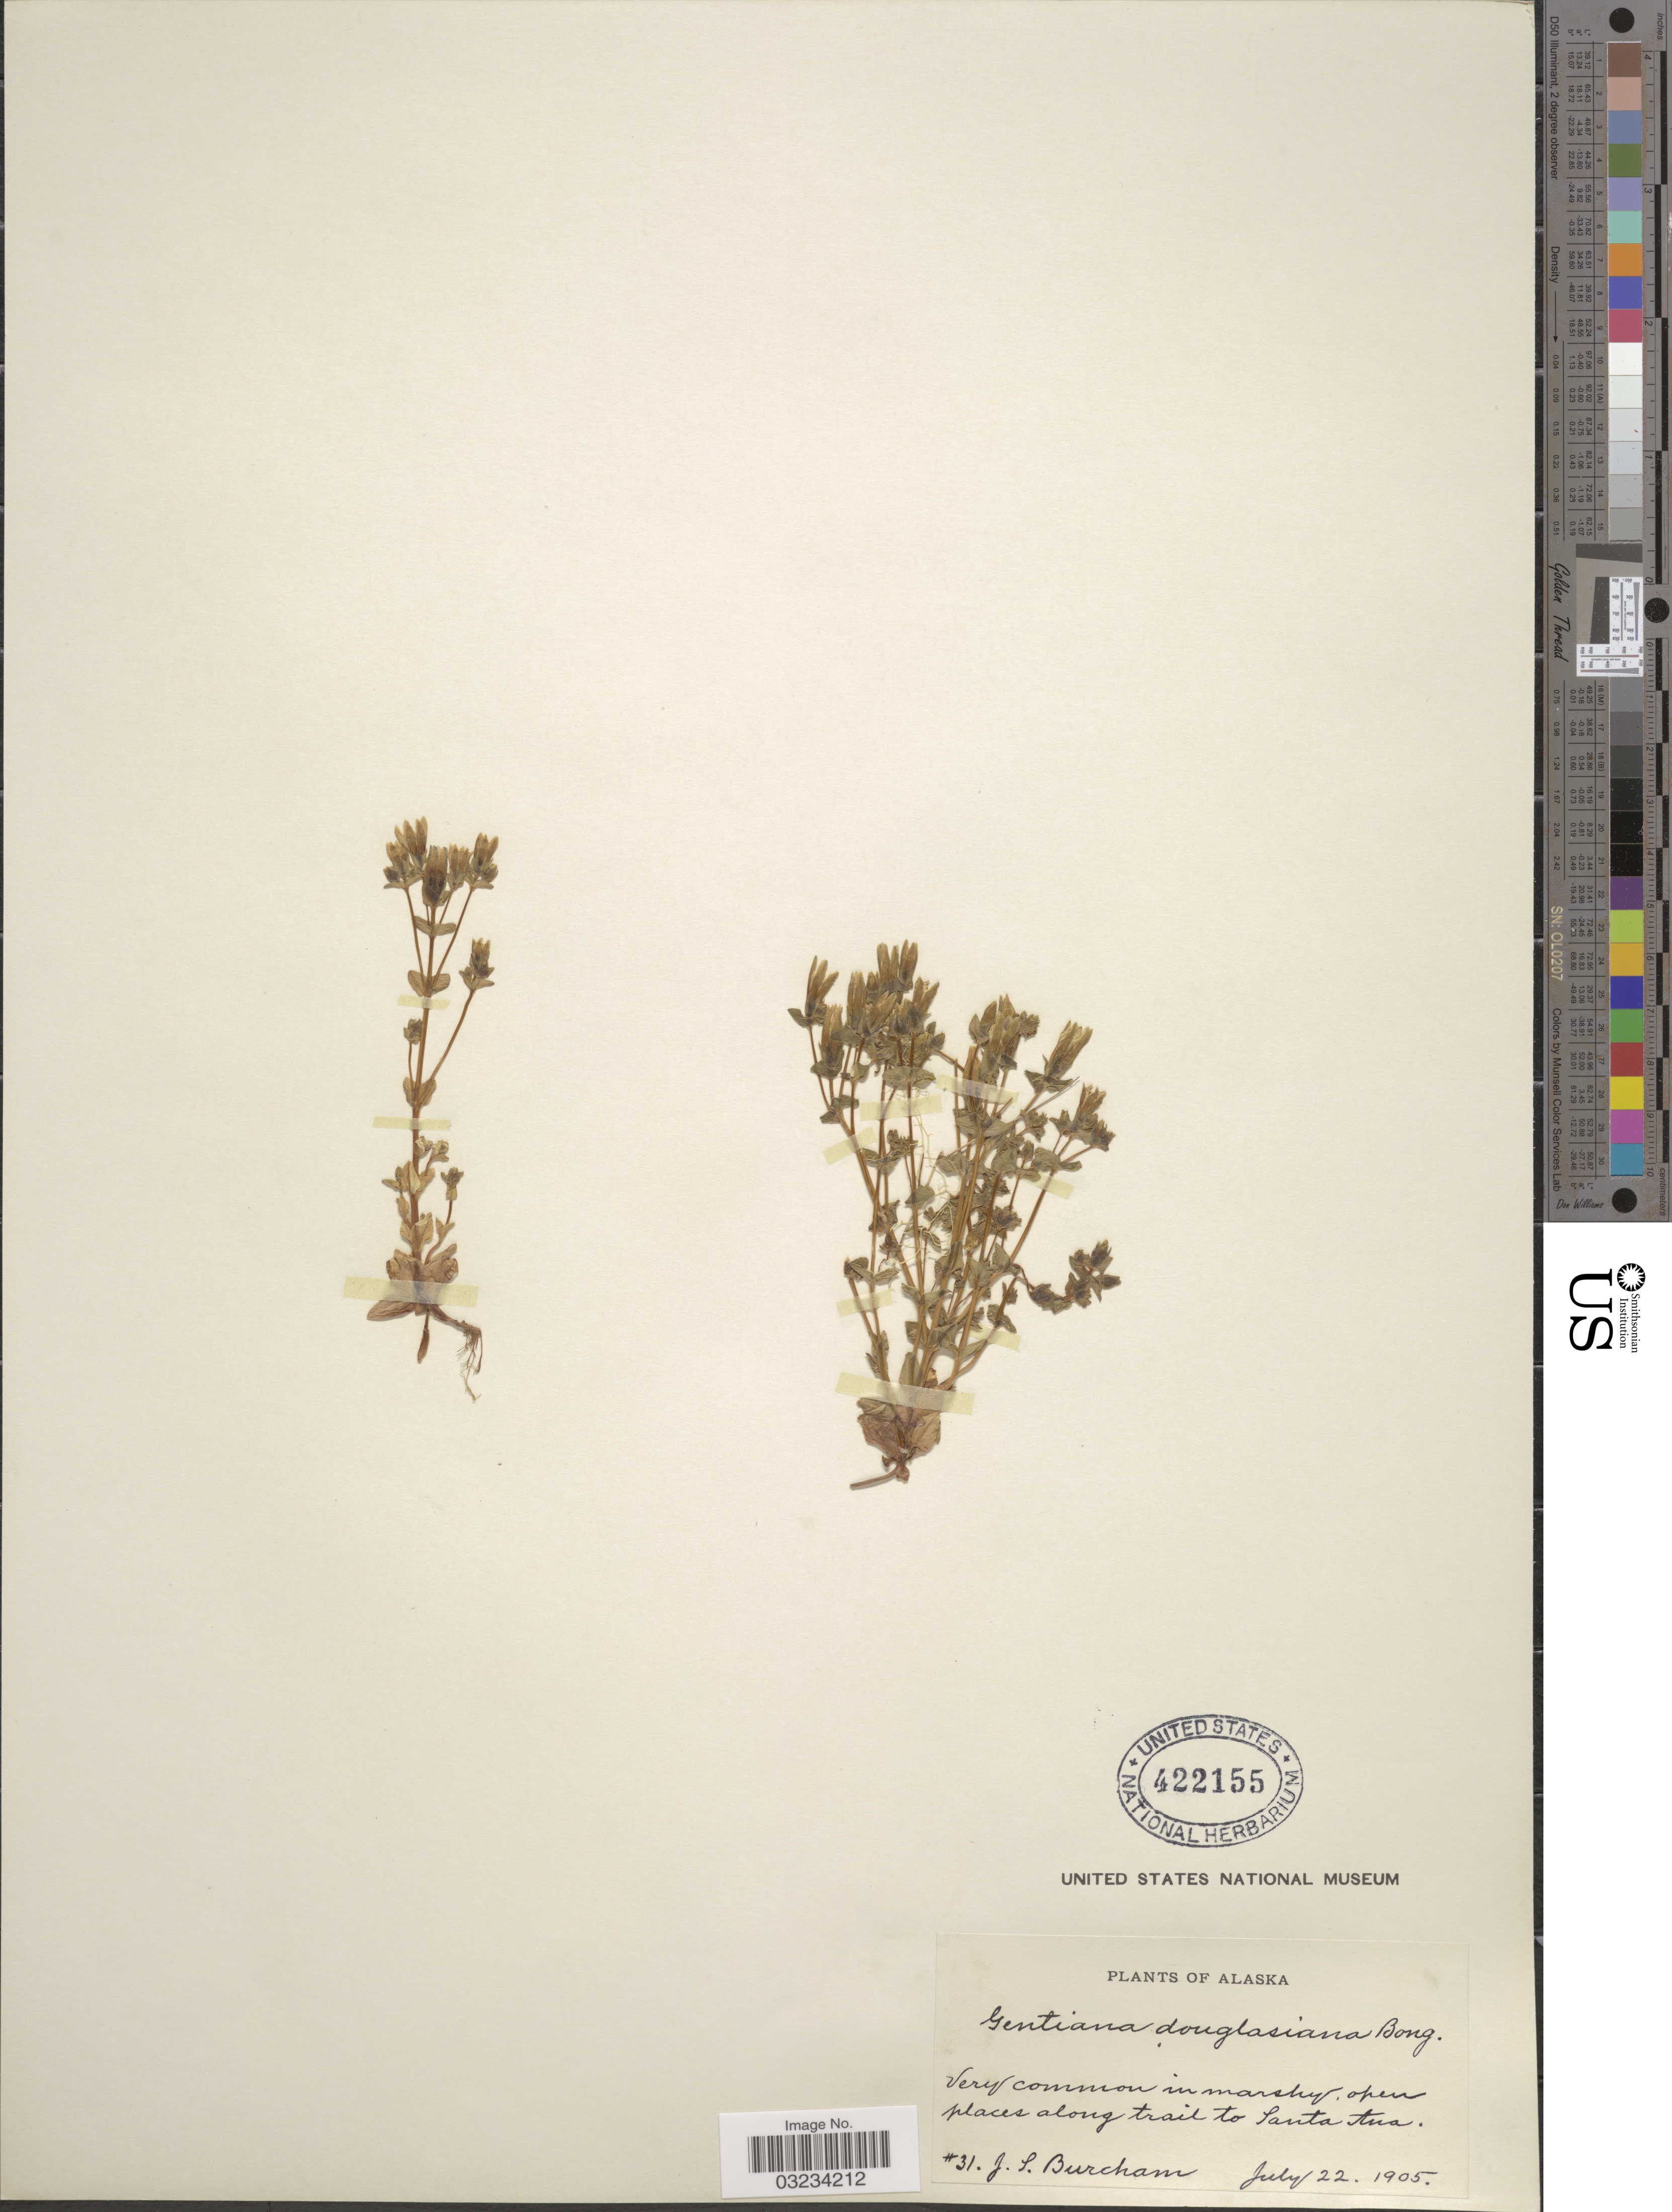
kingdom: Plantae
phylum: Tracheophyta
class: Magnoliopsida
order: Gentianales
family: Gentianaceae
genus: Gentiana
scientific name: Gentiana douglasiana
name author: Bong.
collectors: J. Burcham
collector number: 31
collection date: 1905-07-22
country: United States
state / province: Alaska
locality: Open places along trail to Santa Ana.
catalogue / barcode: US 422155